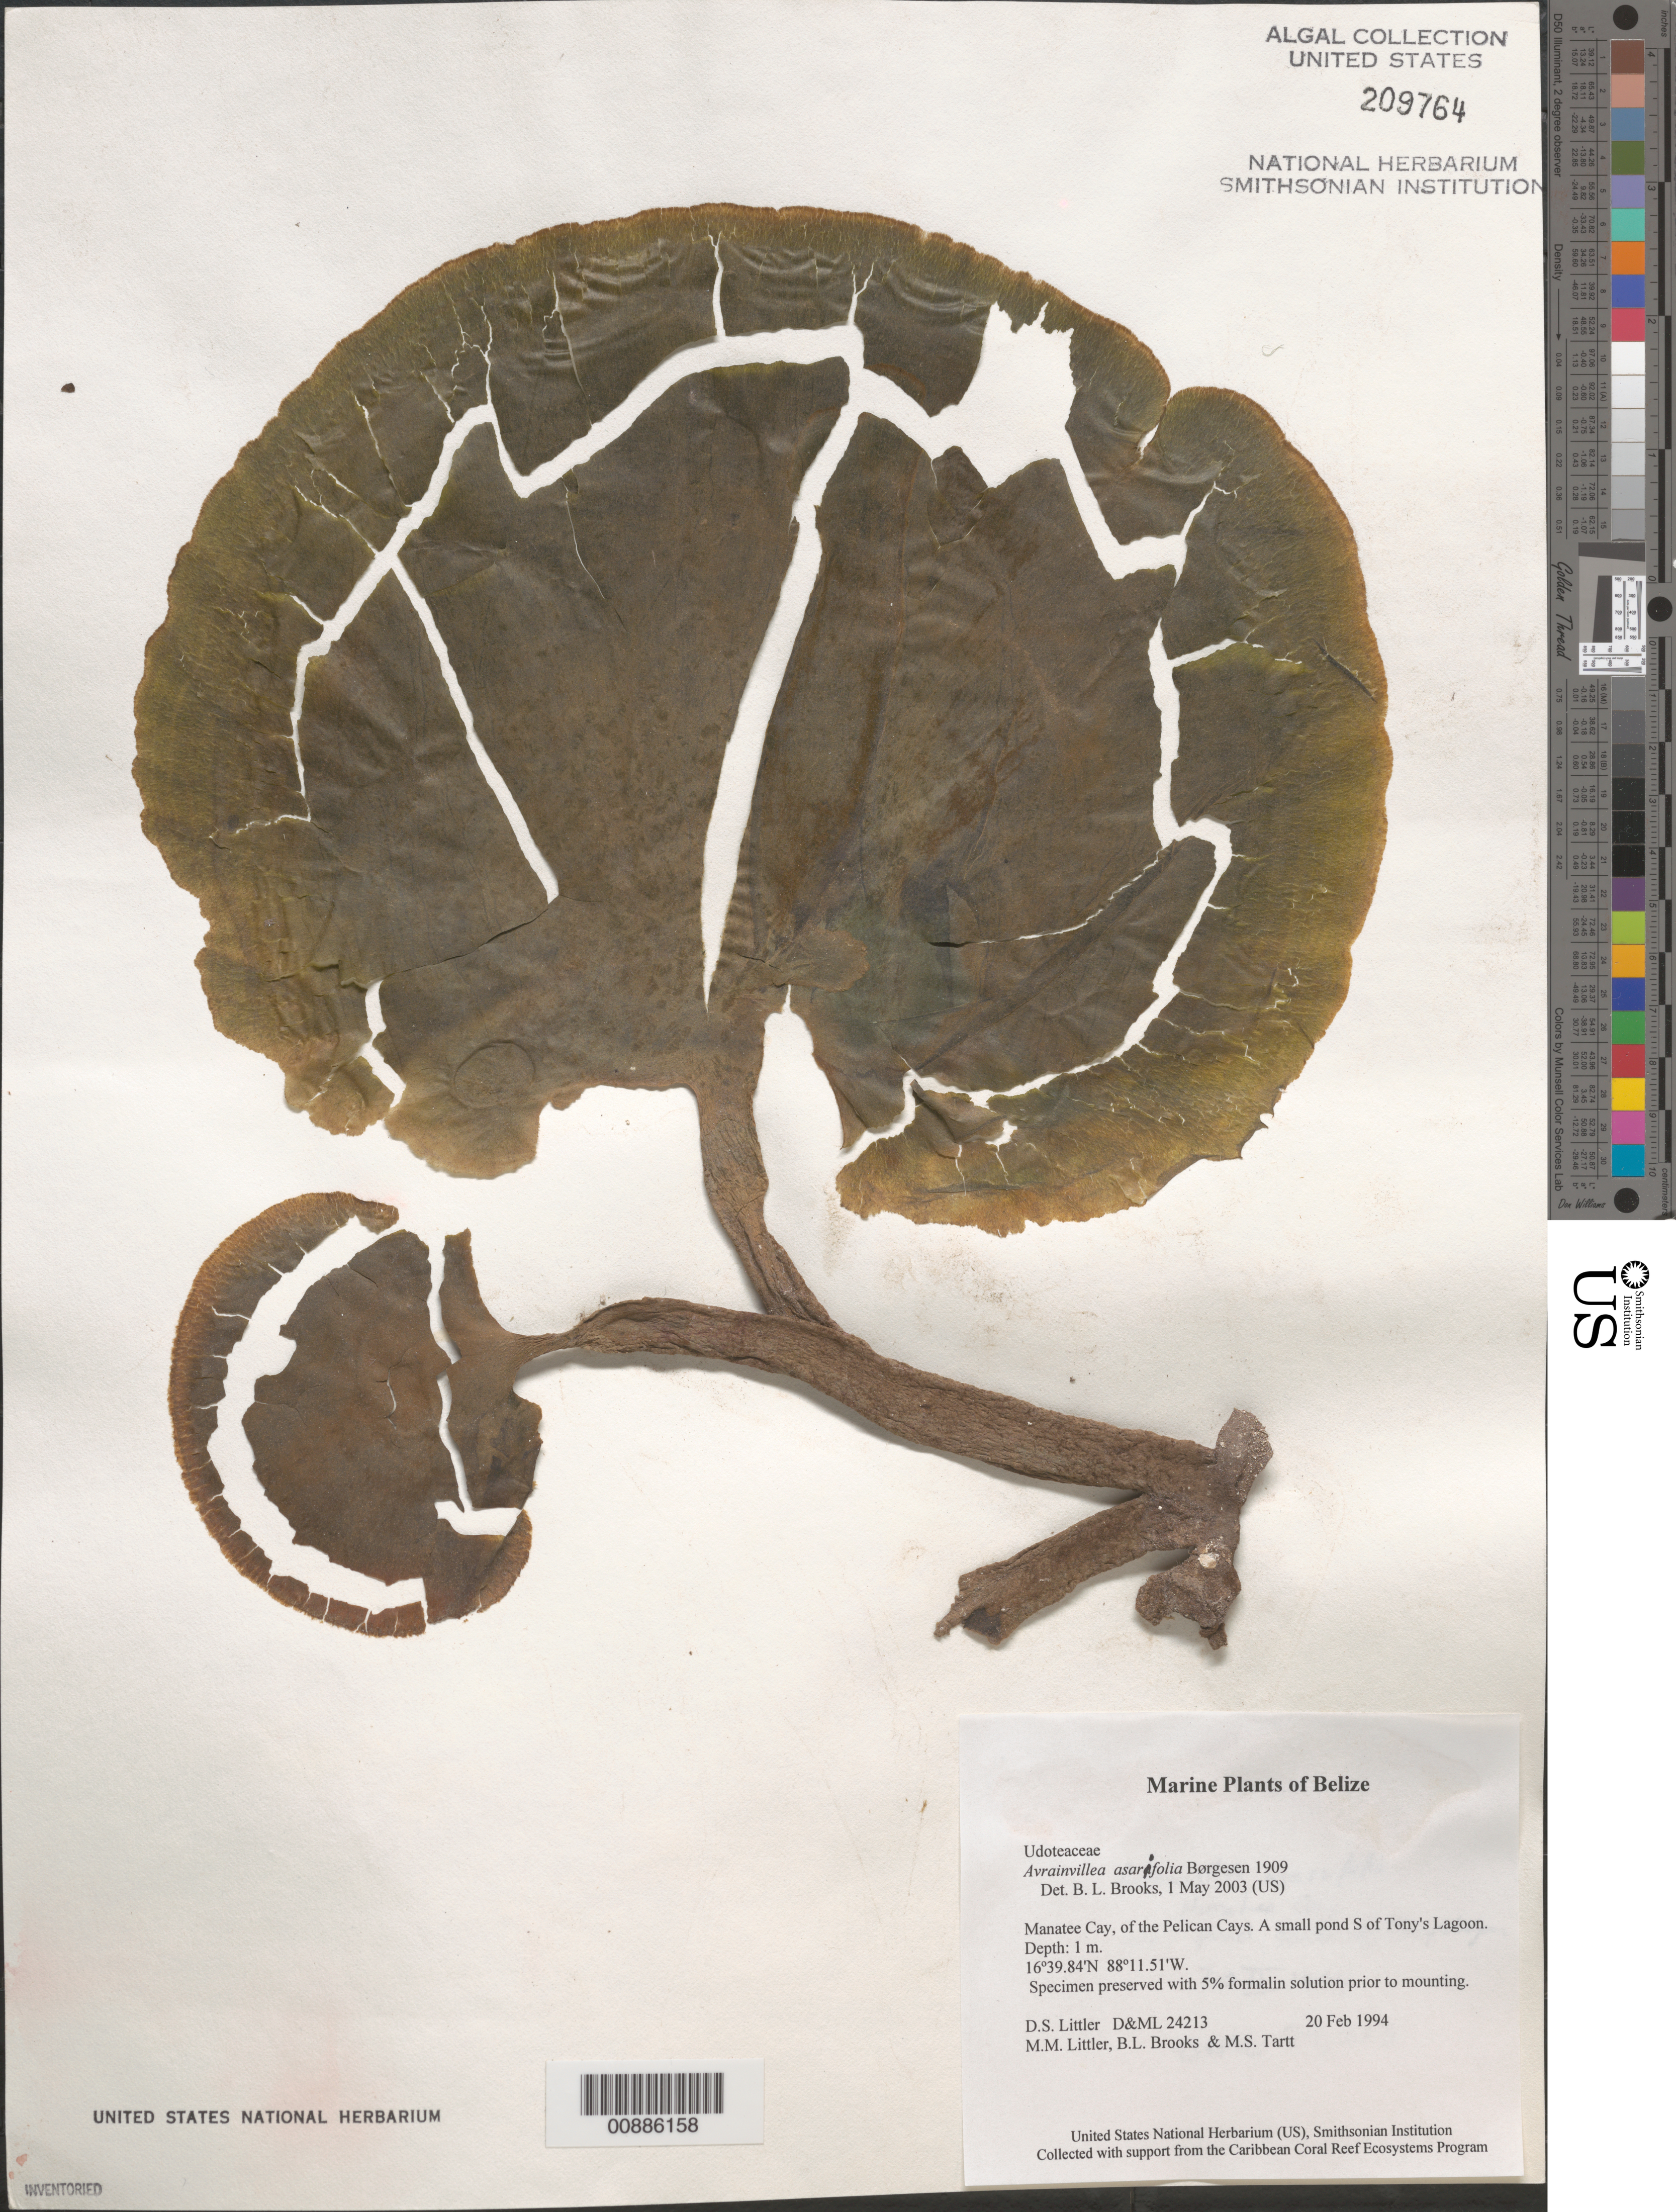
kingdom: Plantae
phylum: Chlorophyta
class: Ulvophyceae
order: Bryopsidales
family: Dichotomosiphonaceae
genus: Avrainvillea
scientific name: Avrainvillea asarifolia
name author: Børgesen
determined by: Littler, D. S.; Littler, M. M.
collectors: M. M. Littler, D. S. Littler, B. Brooks & M. Tartt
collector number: D&ML 24213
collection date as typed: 20 Feb 1994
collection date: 1994-02-20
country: Belize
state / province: Stann Creek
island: Manatee Cay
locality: Small pond south of Tony's Lagoon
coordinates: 16 39.84'N, 88 11.51'W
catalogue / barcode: US 209764